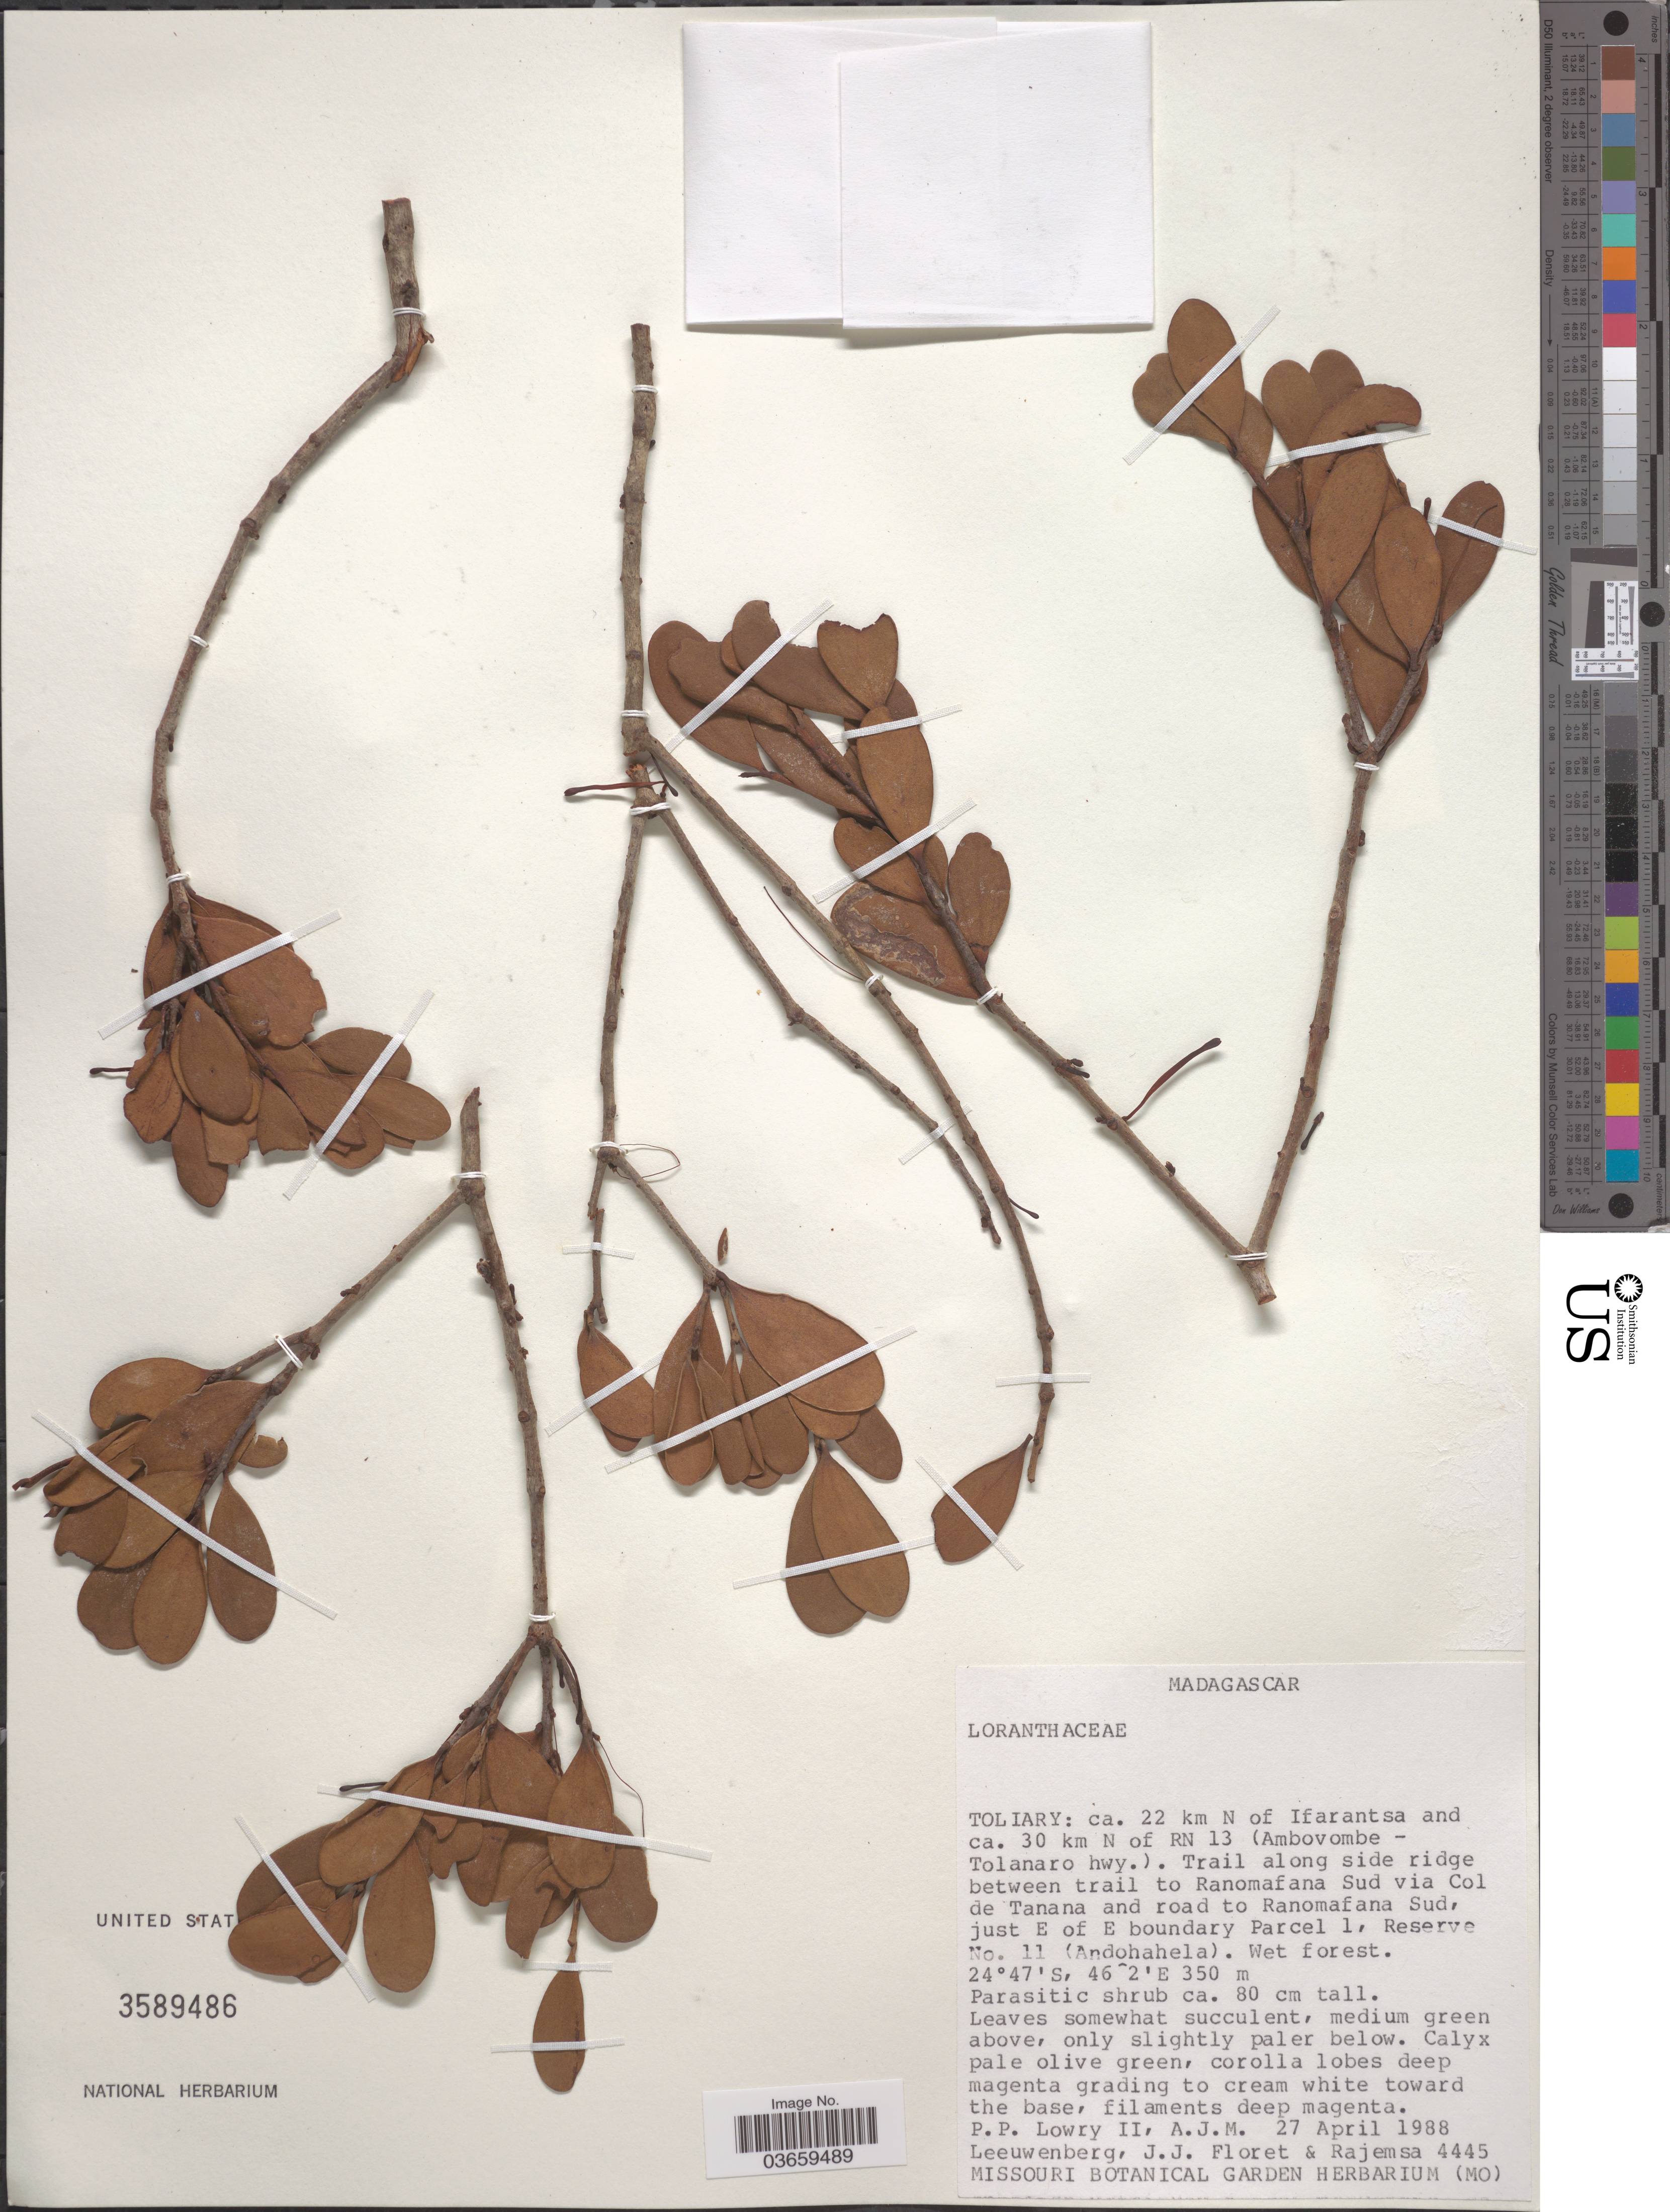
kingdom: Plantae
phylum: Tracheophyta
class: Magnoliopsida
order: Santalales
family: Loranthaceae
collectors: P. P. Lowry, A. J. M. Leeuwenberg, J. Floret & -. Rajemsa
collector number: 4445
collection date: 1988-04-27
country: Madagascar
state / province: Anosy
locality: Ca. 22 km N of Ifarantsa and ca. 30 km N of RN 13 (Ambovombe - Tolanaro hwy.). Trail along side ridge between trail to Ranomafana Sud via Col de Tanana and road to Ranomafana Sud, just E of E boundary Parcel 1, Reserve No. 11 (Andohahela).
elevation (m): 350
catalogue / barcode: US 3589486